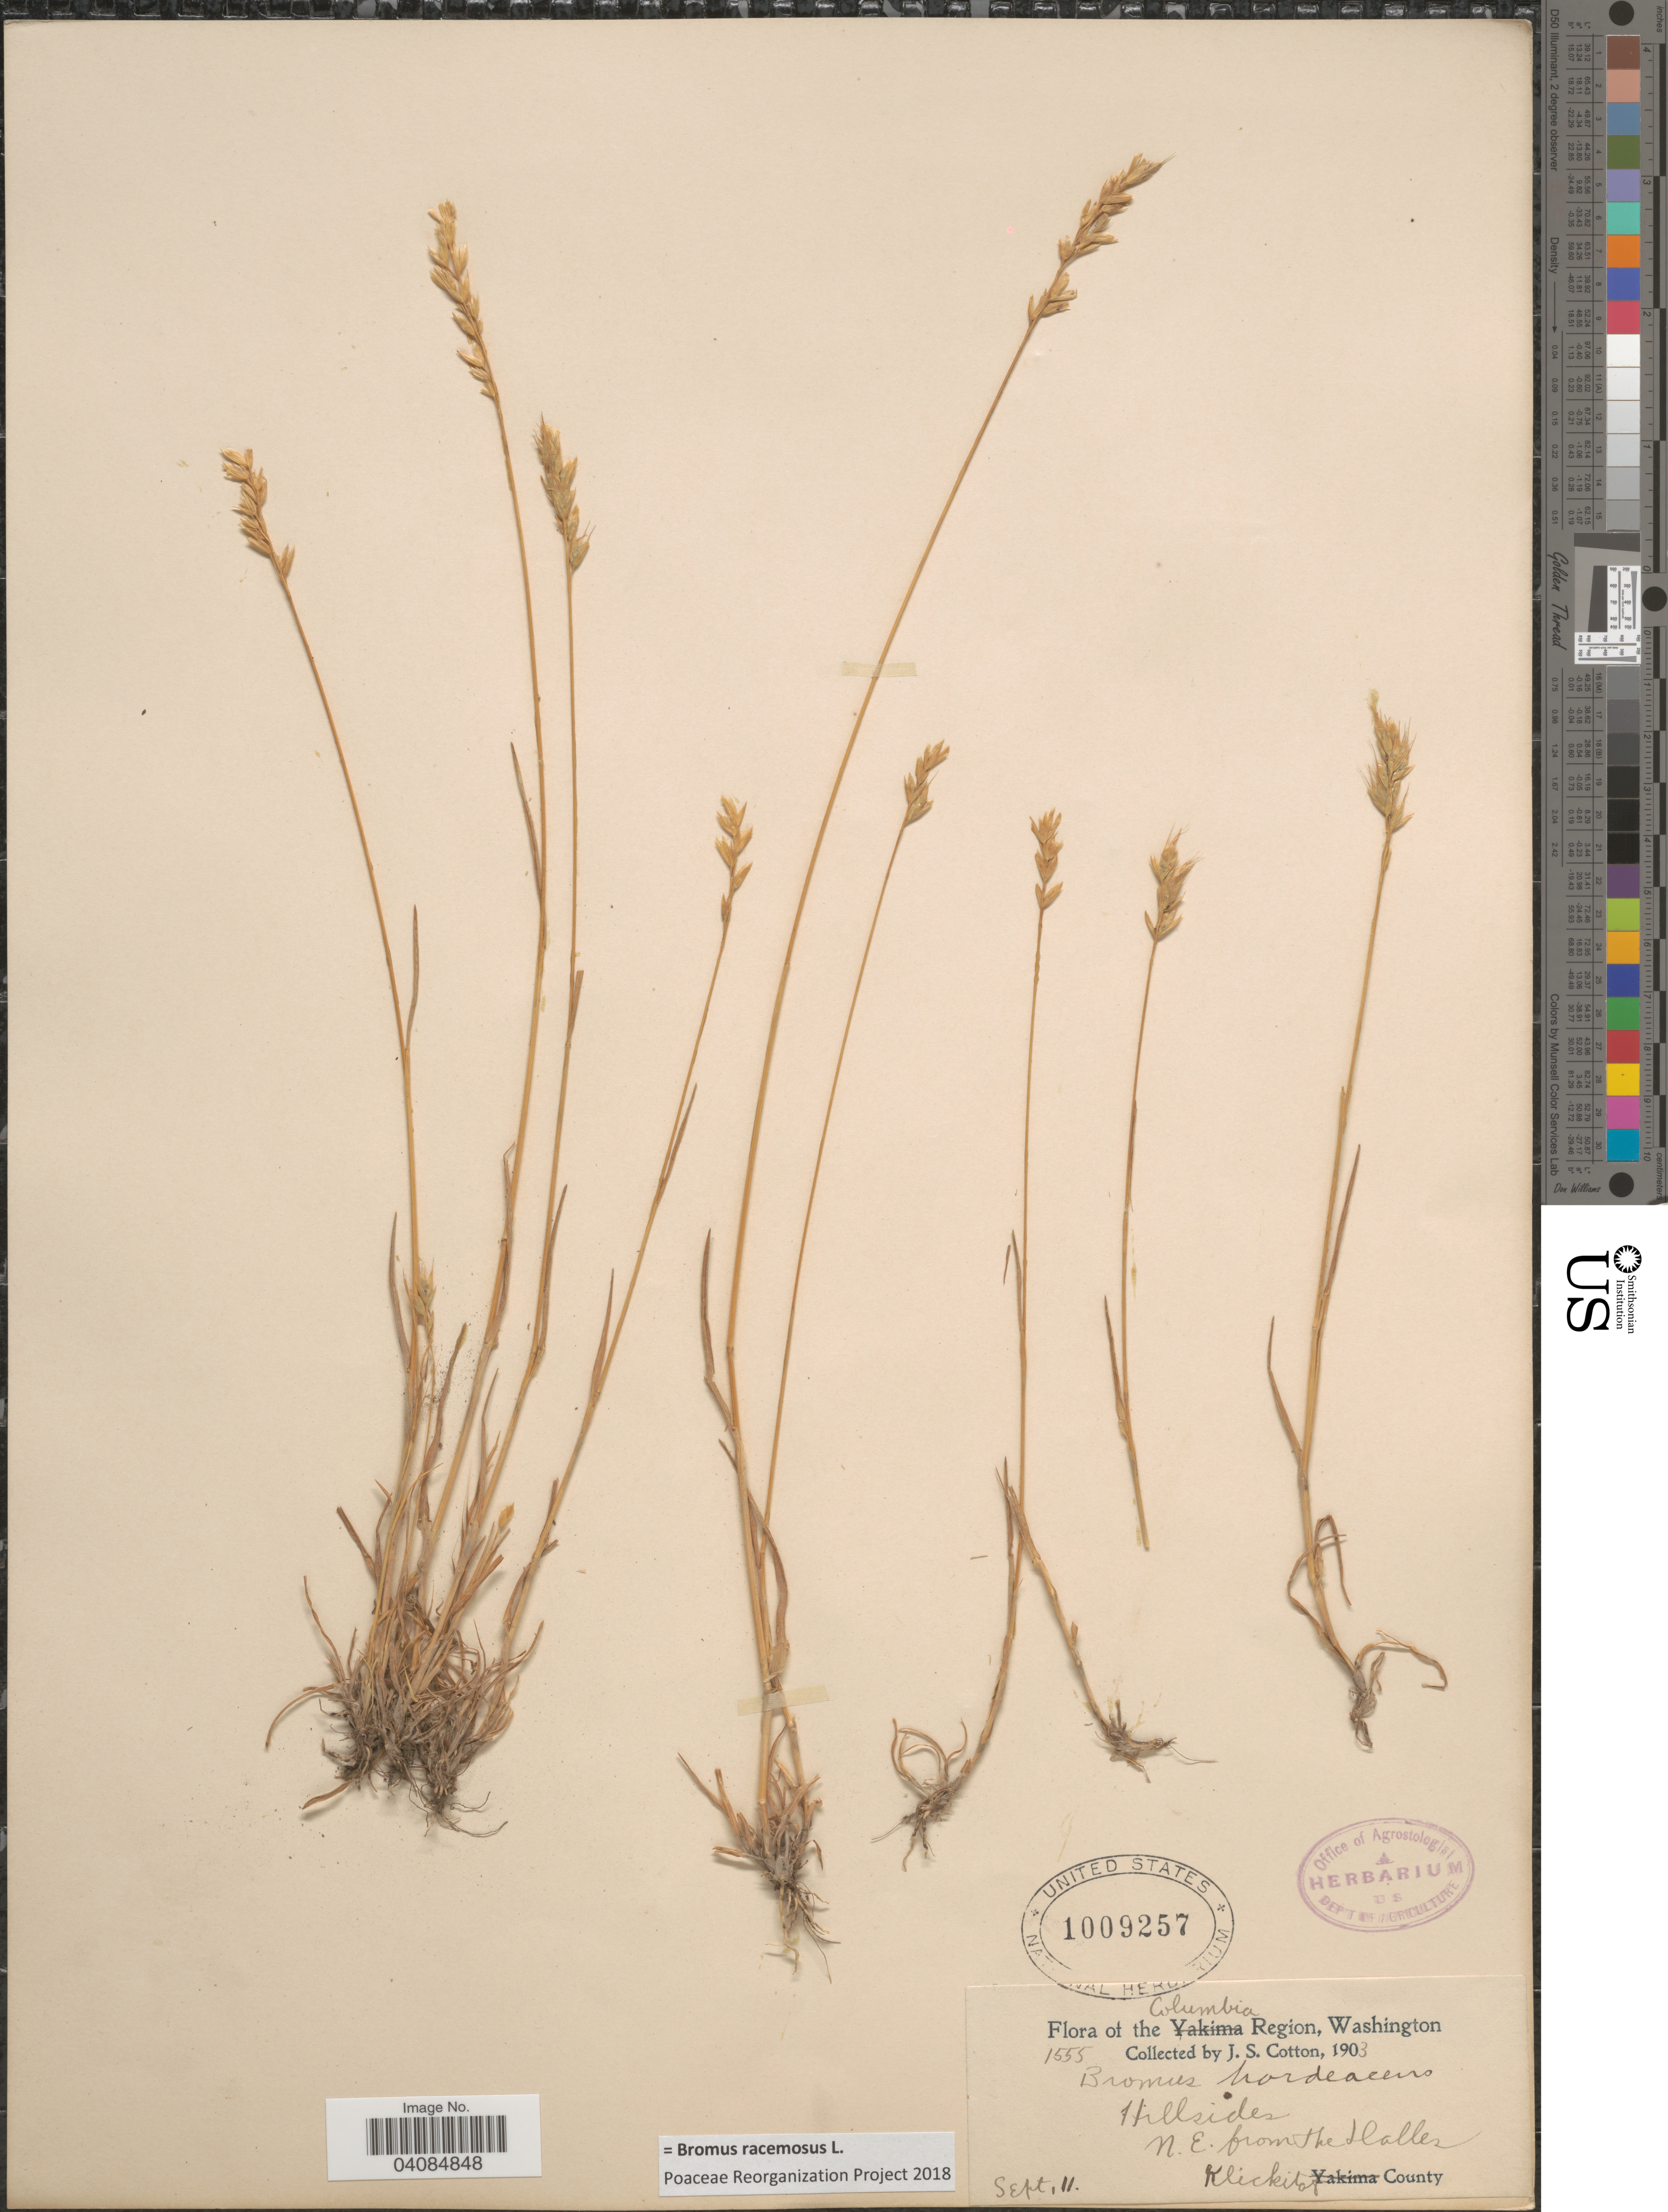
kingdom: Plantae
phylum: Tracheophyta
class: Liliopsida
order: Poales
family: Poaceae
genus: Bromus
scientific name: Bromus racemosus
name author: L.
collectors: J. S. Cotton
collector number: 1555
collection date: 1903-09-11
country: United States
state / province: Washington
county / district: Klickitat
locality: Columbia Region. Hillsides N.E. from The Dalles. Klickitat County.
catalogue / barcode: US 1009257